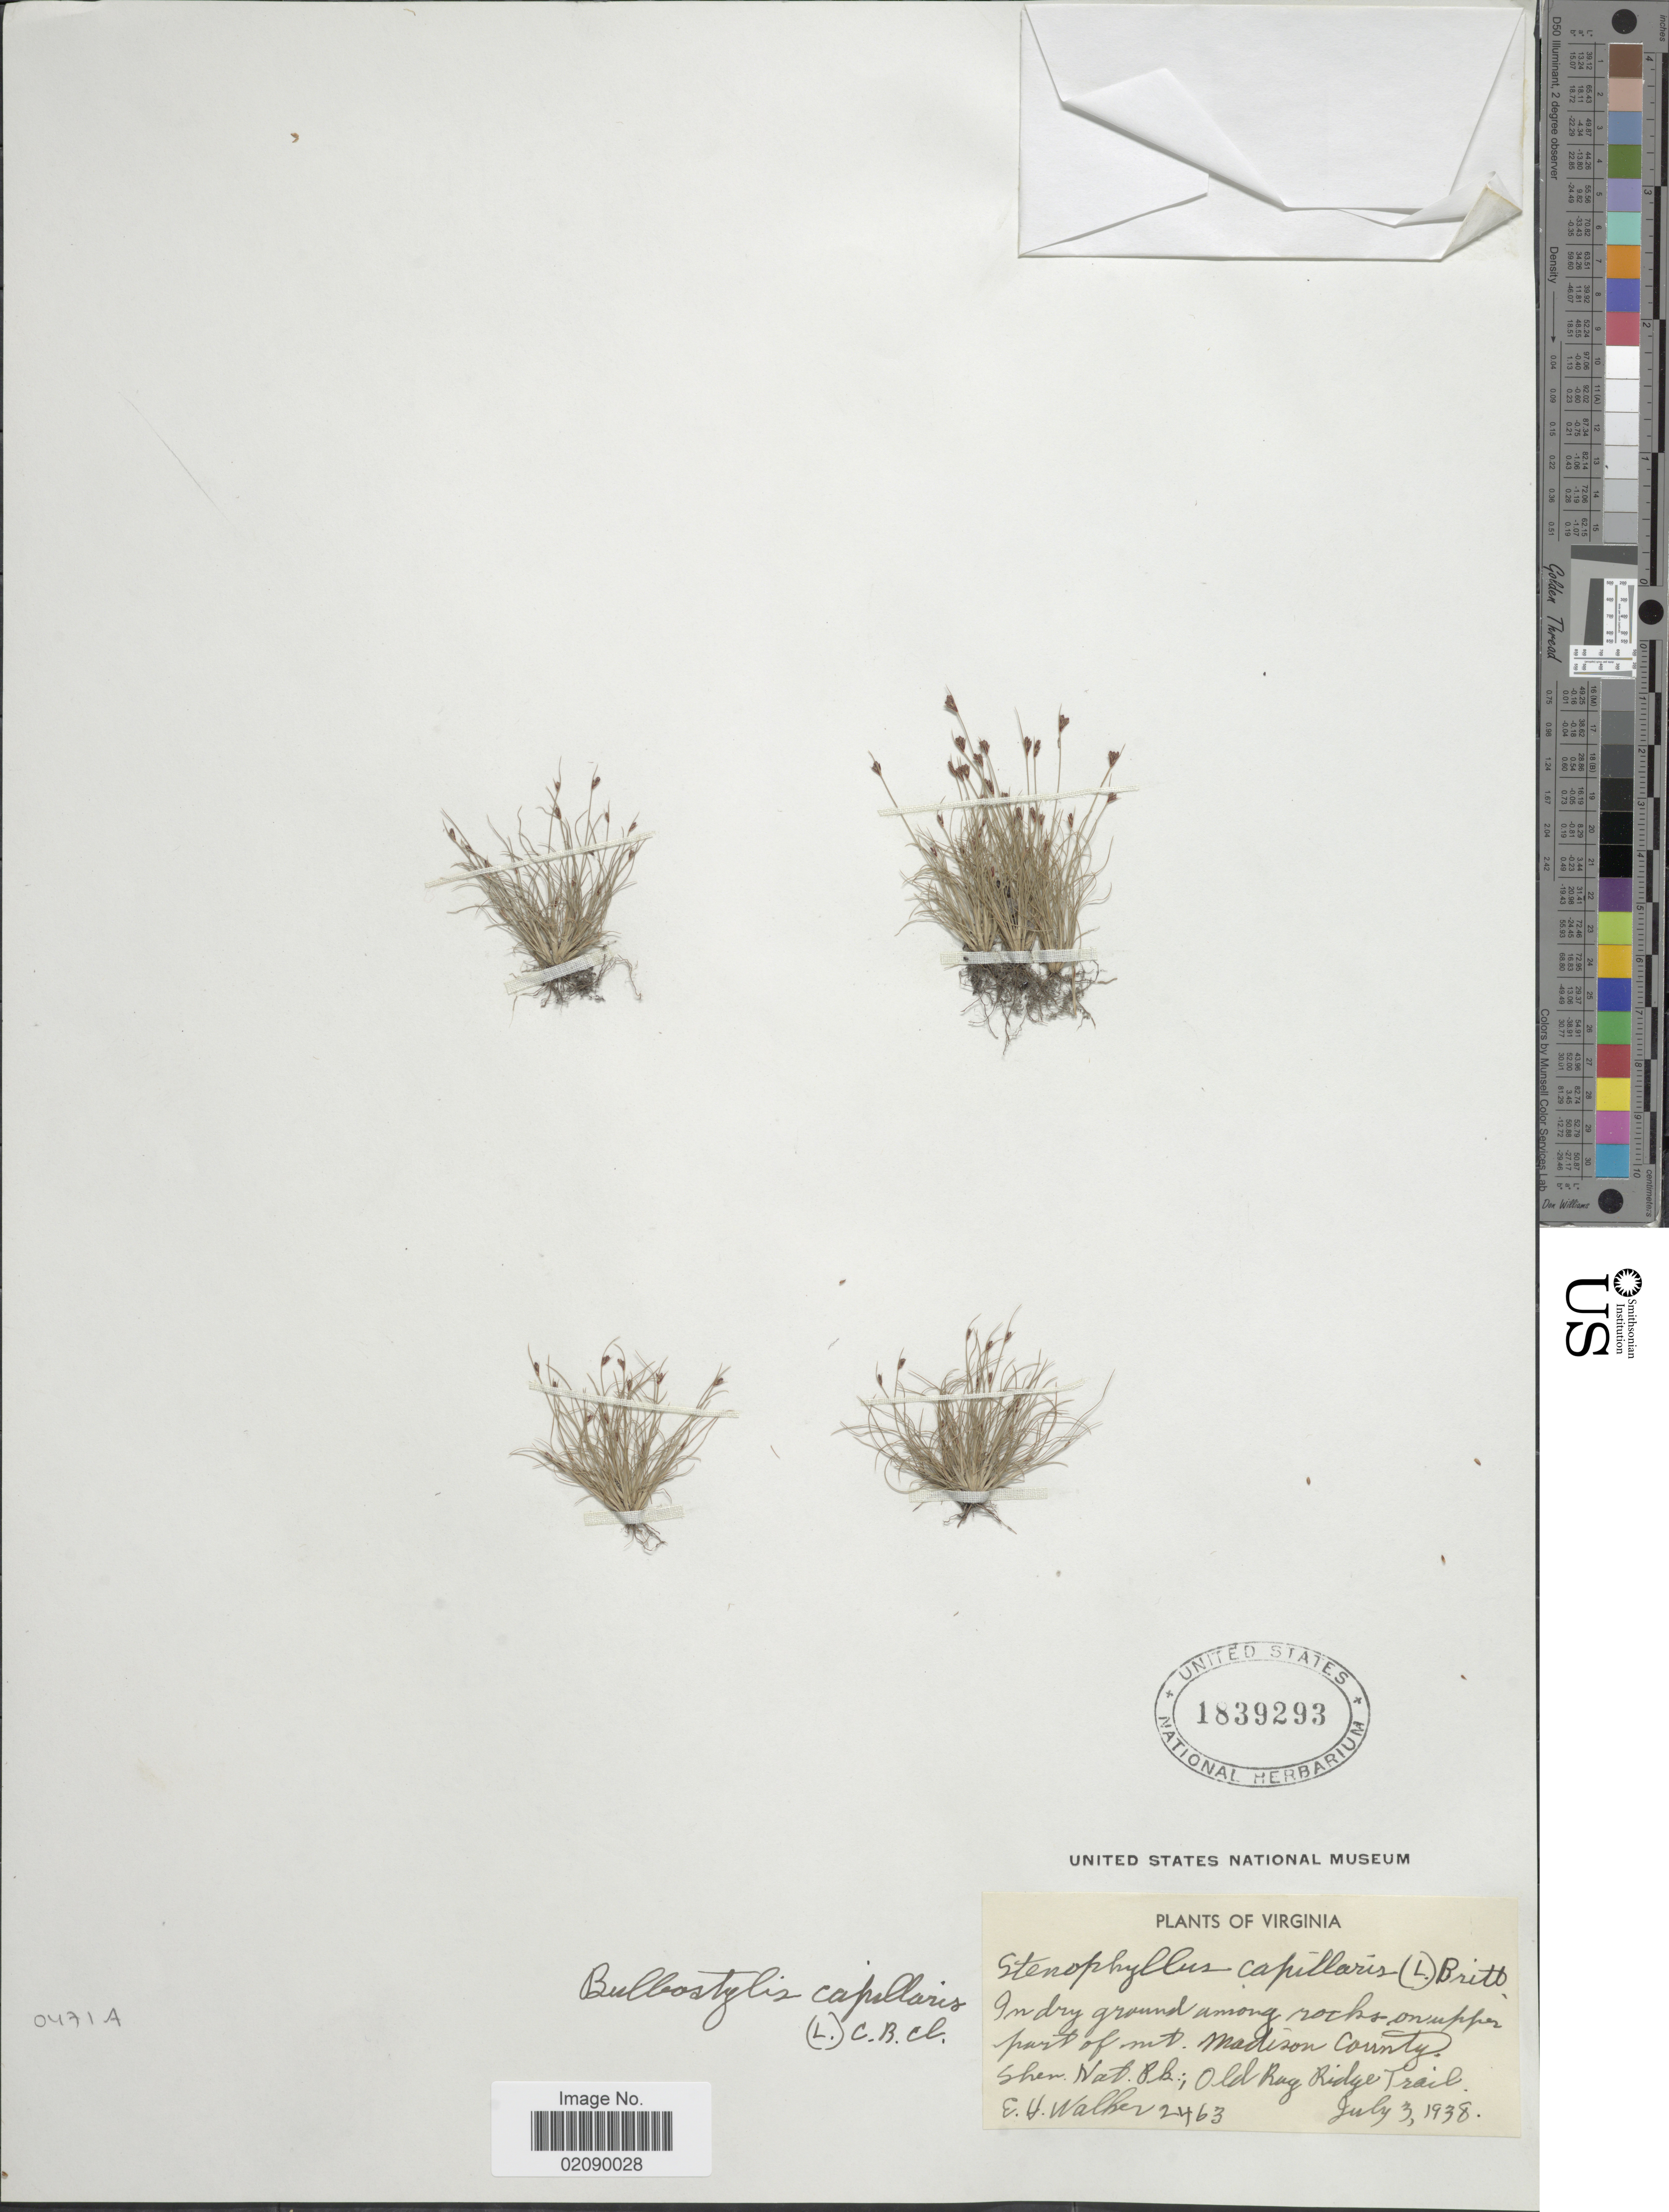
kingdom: Plantae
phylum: Tracheophyta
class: Liliopsida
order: Poales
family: Cyperaceae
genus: Bulbostylis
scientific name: Bulbostylis capillaris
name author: (L.) Kunth ex C.B. Clarke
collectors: E. H. Walker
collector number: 2463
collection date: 1938-07-03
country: United States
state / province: Virginia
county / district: Madison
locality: In dry ground among rocks on upper part of mt. Madison County. Shen. Nat. Pk.; Old Rag Ridge Trail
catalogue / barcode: US 1839293